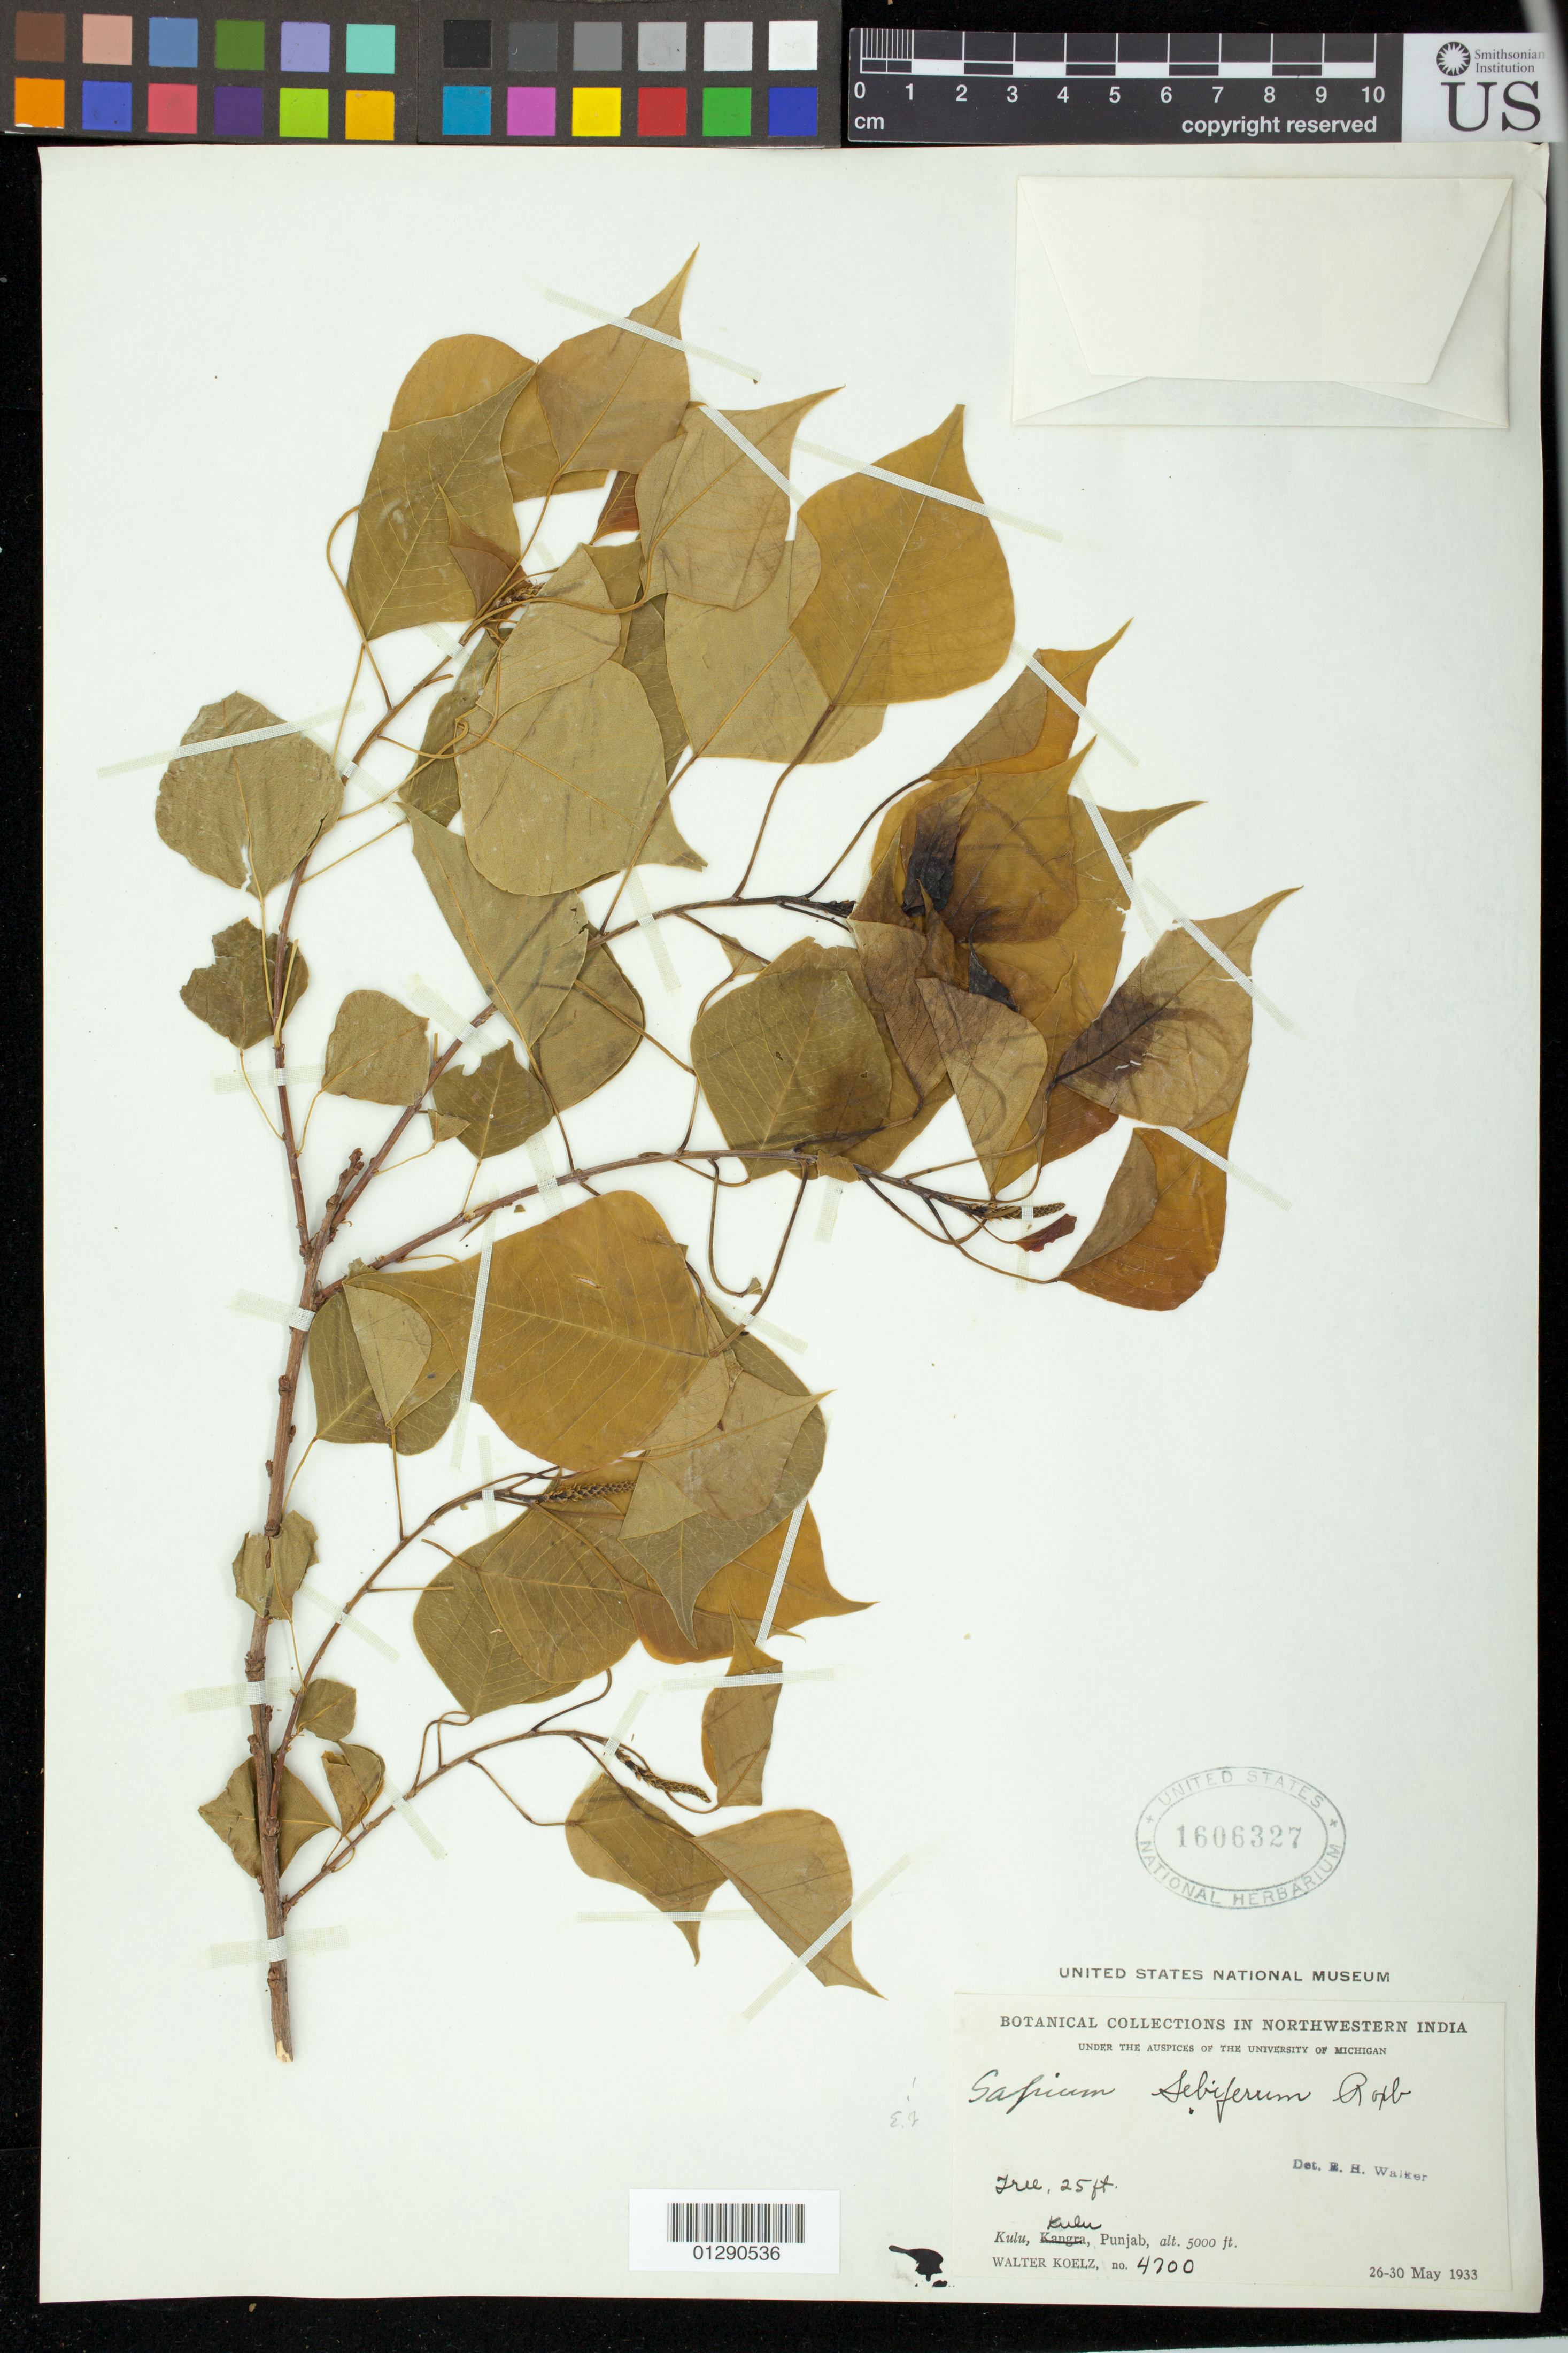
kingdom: Plantae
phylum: Tracheophyta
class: Magnoliopsida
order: Malpighiales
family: Euphorbiaceae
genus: Sapium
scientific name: Sapium sebiferum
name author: (L.) Roxb.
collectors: W. N. Koelz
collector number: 4700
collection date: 1933-05-26/1933-05-30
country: India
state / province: Punjab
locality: Kulu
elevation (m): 1524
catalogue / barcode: US 1606327